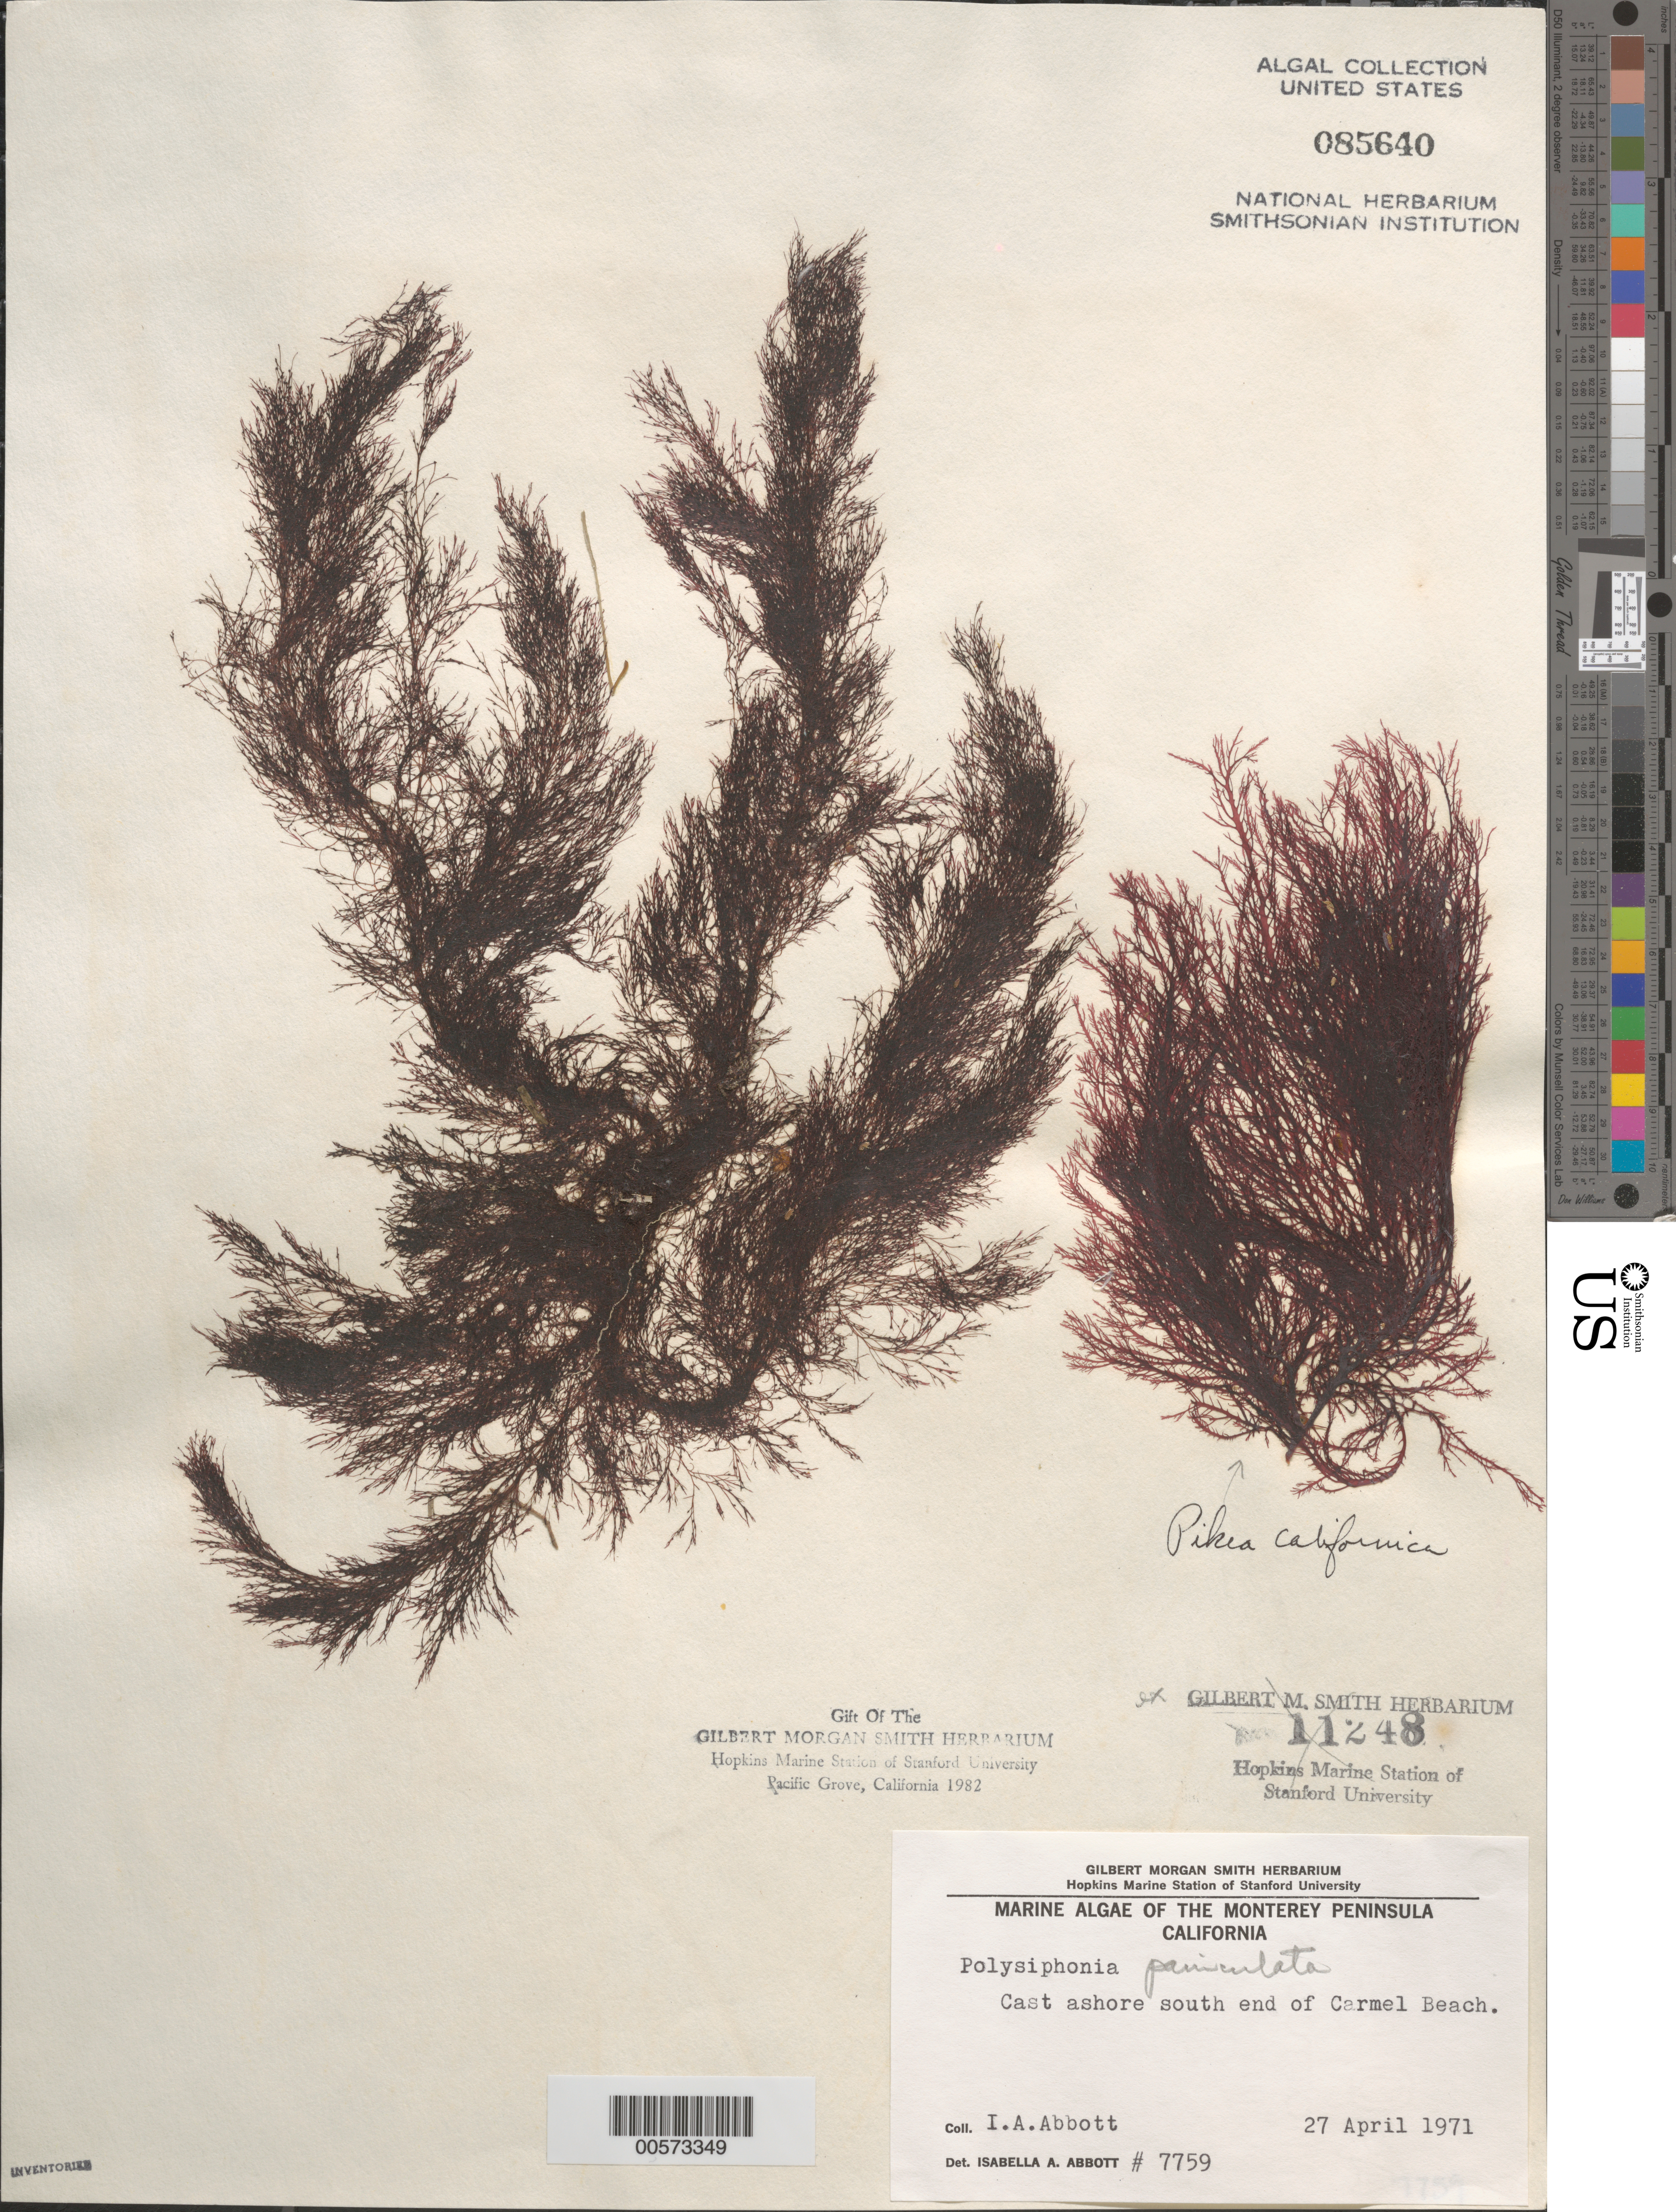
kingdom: Plantae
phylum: Rhodophyta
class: Florideophyceae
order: Ceramiales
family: Rhodomelaceae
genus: Eutrichosiphonia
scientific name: Eutrichosiphonia paniculata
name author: (Mont.) D.E.Bustamante & T.O. Cho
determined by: Algae name updating Project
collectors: I. A. Abbott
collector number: IAA 7759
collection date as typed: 27 Apr 1971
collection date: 1971-04-27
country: United States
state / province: California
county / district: Monterey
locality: Carmel Beach, south end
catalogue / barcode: US 85640